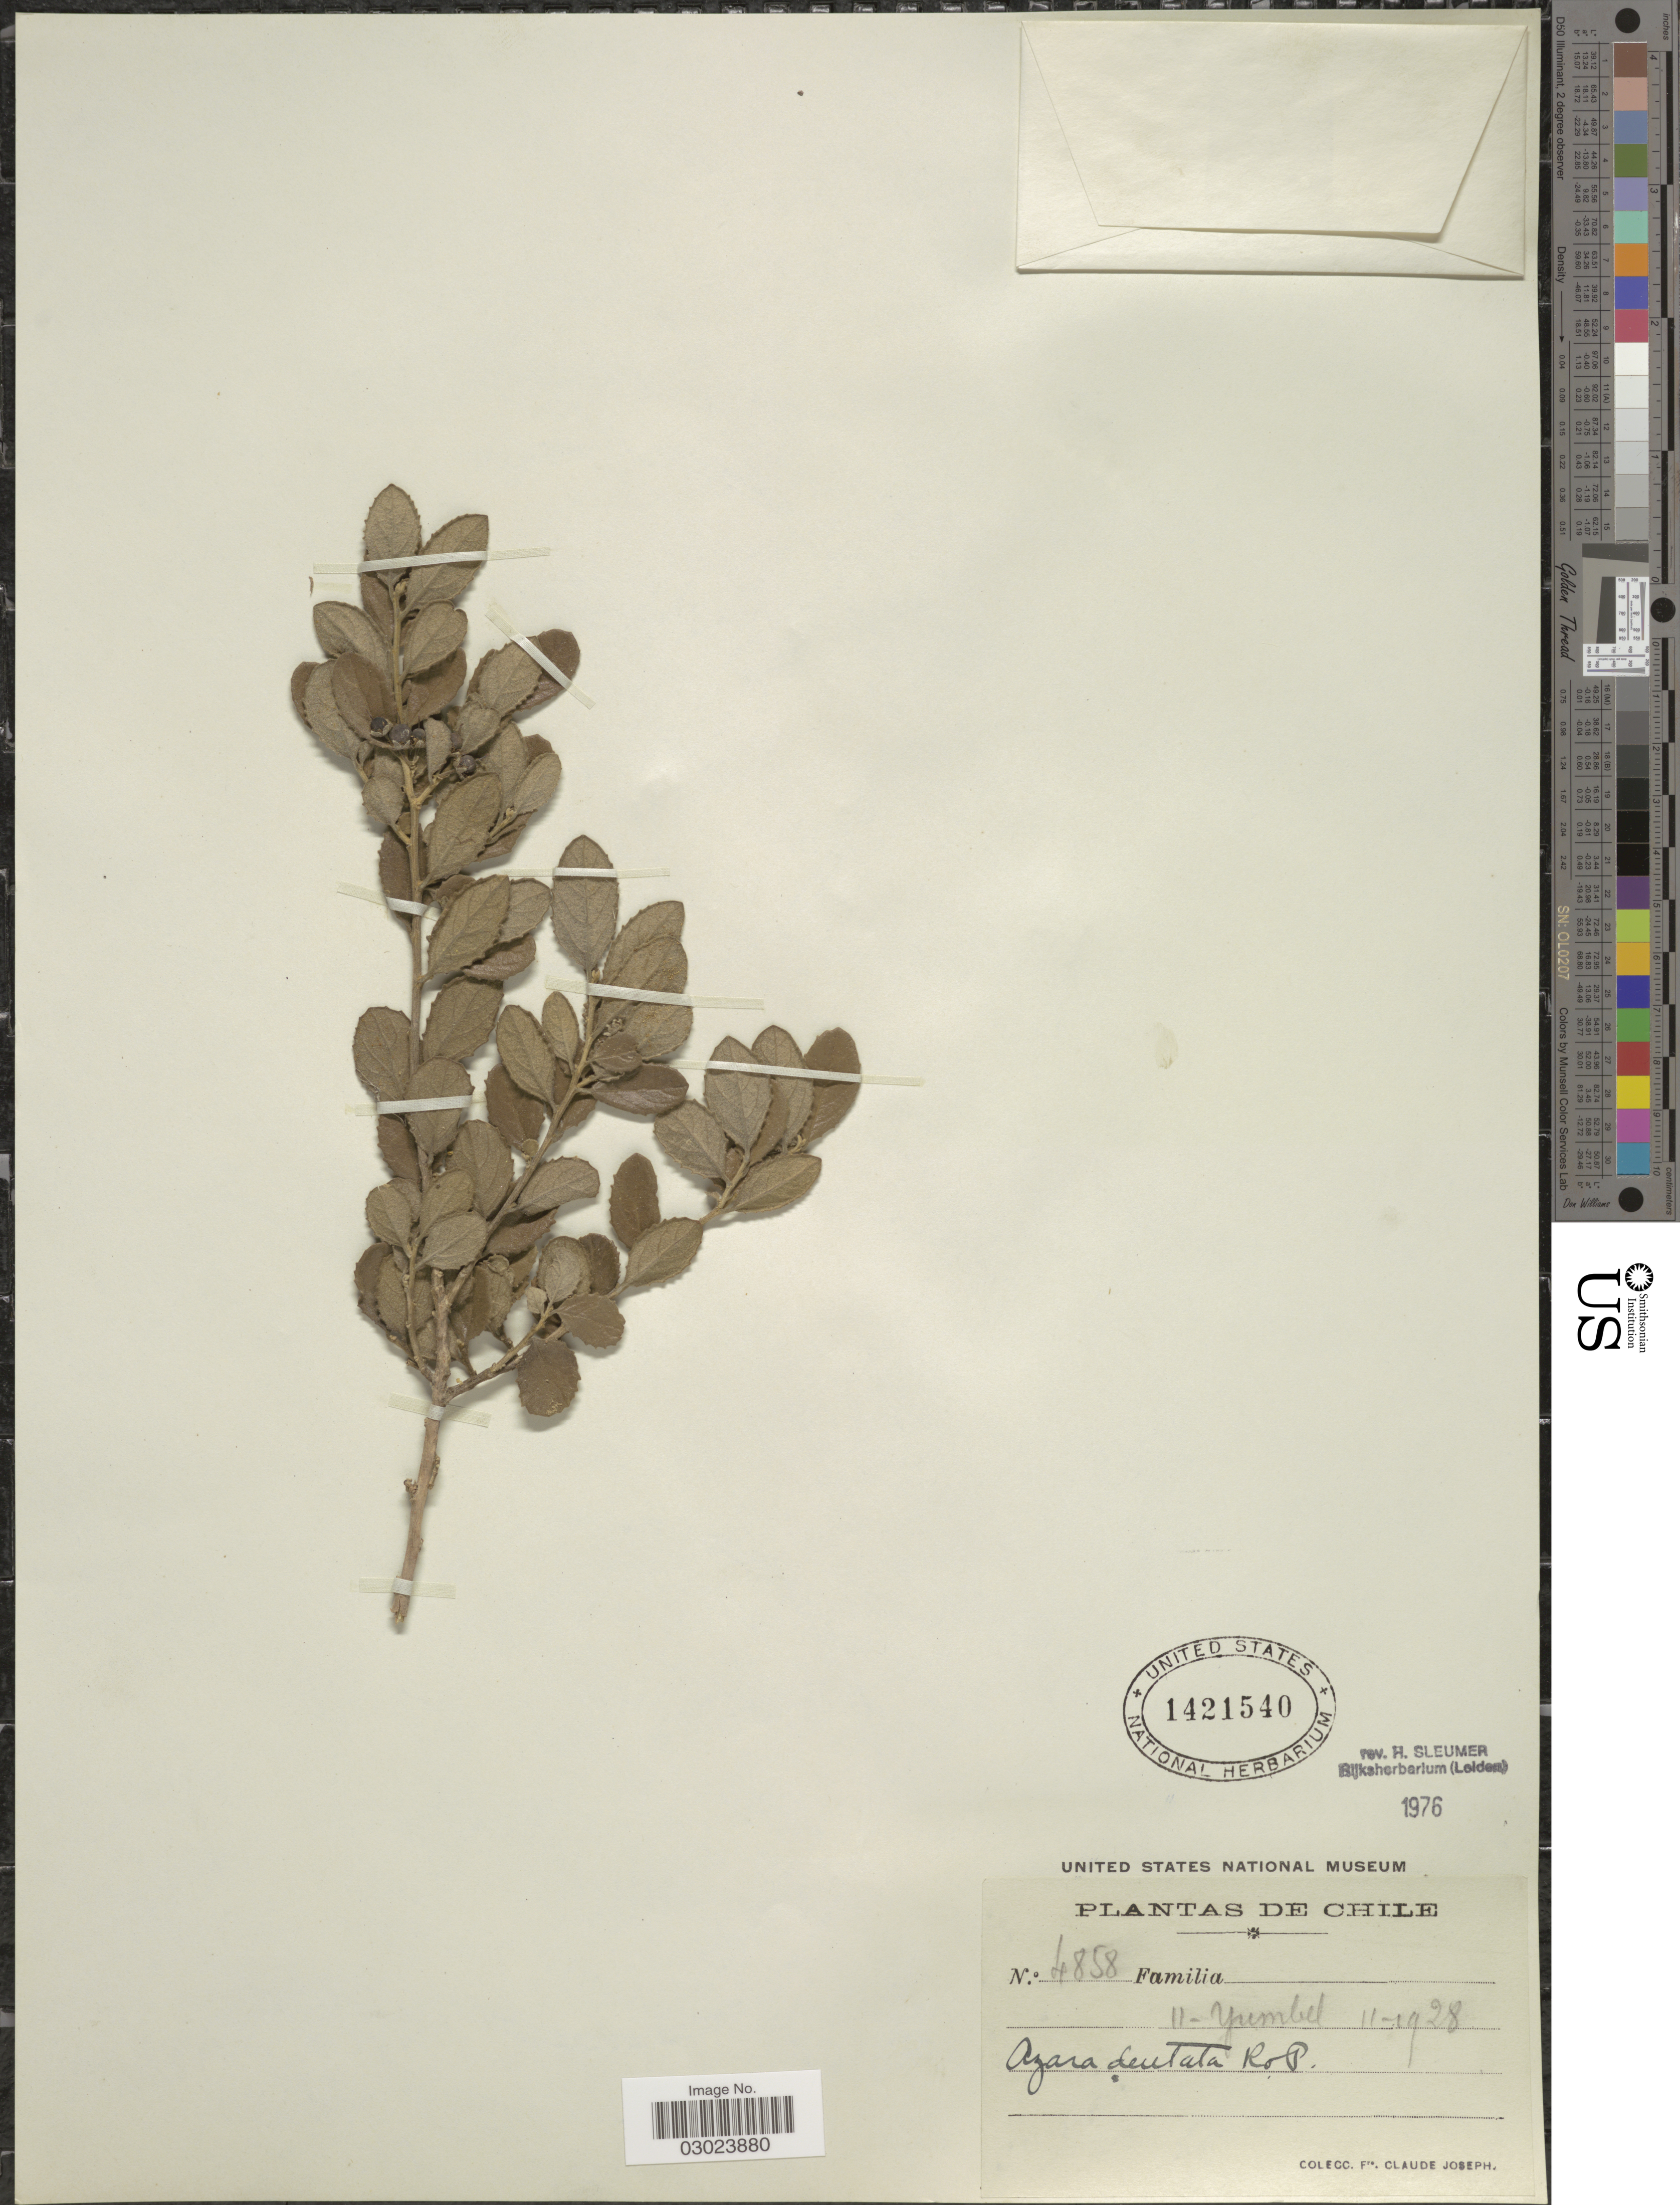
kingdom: Plantae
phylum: Tracheophyta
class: Magnoliopsida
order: Malpighiales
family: Salicaceae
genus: Azara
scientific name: Azara dentata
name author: Ruiz & Pav.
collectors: Bro. Claude-Joseph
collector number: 4858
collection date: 1928-11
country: Chile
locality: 11-Yumbel.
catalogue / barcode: US 1421540